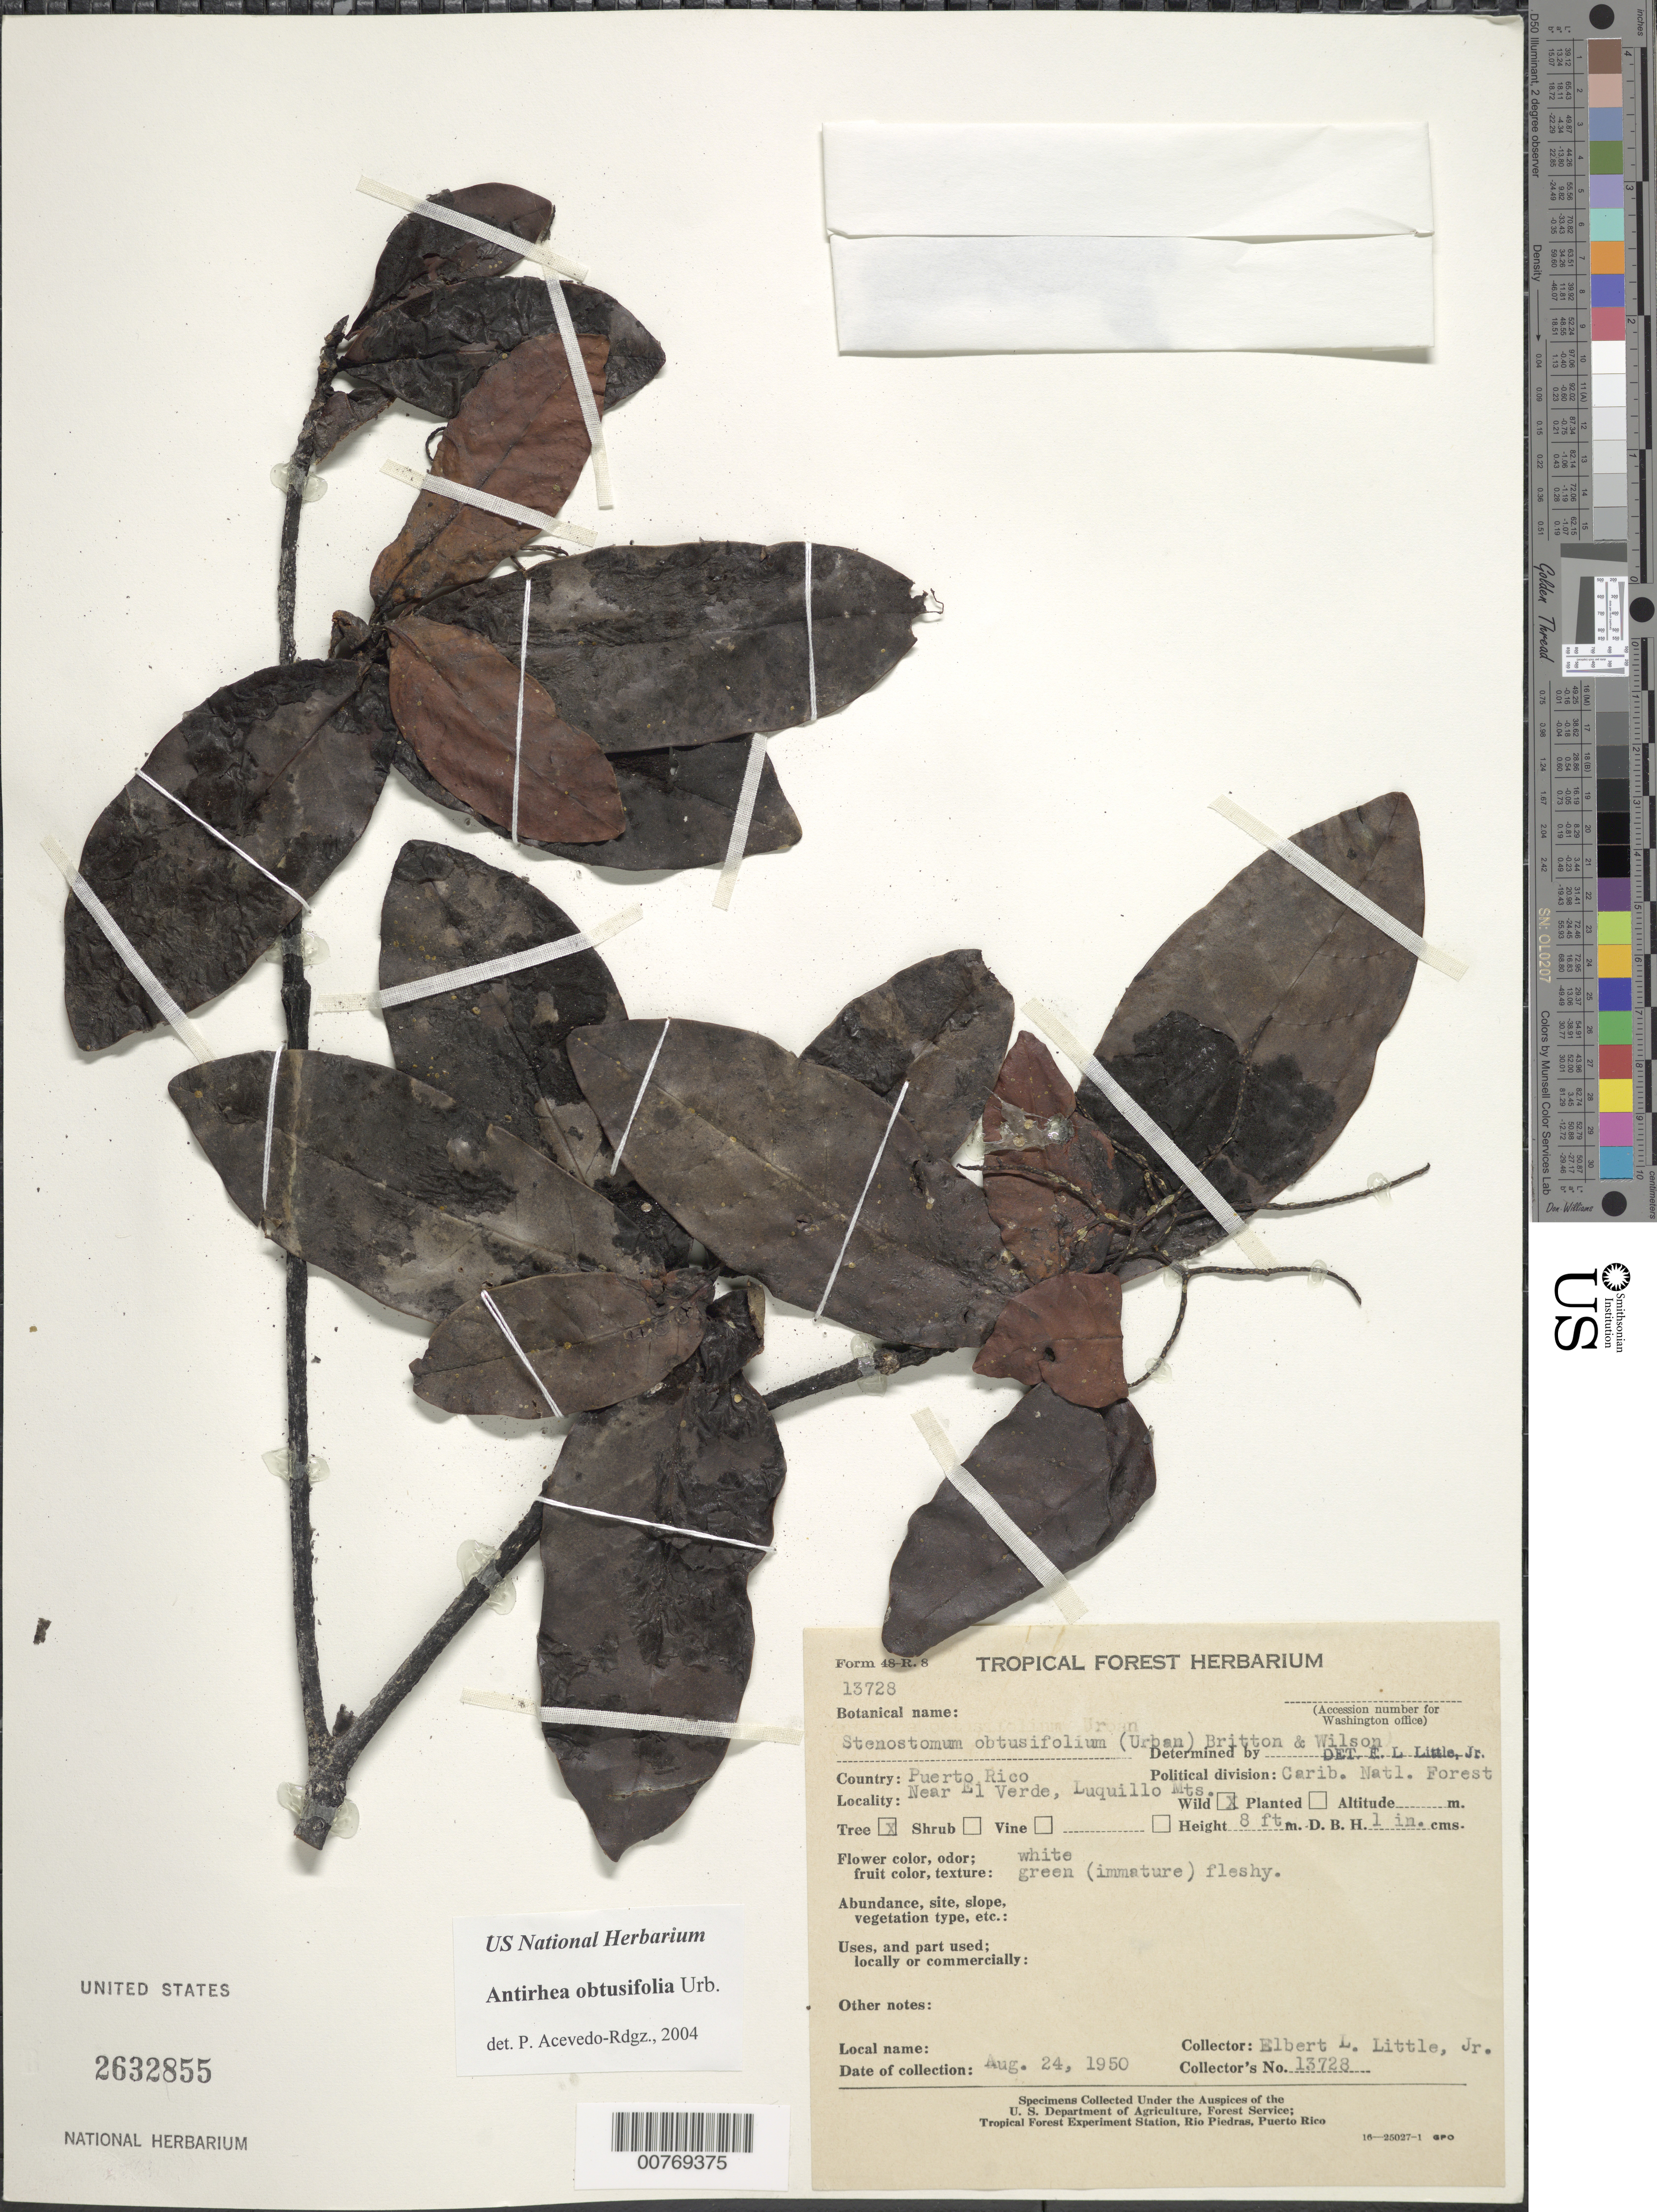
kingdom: Plantae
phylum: Tracheophyta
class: Magnoliopsida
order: Gentianales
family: Rubiaceae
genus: Stenostomum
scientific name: Stenostomum obtusifolium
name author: (Urb.) Britton & P. Wilson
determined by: Acevedo-Rodríguez, P., (BOT), Smithsonian Institution - National Museum of Natural History (UNITED STATES)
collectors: E. L. Little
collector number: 13728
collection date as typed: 24 Aug 1950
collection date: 1950-08-24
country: Puerto Rico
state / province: Luquillo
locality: Caribbean National Forest. Near El Verde, Luquillo Mts.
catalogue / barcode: US 2632855